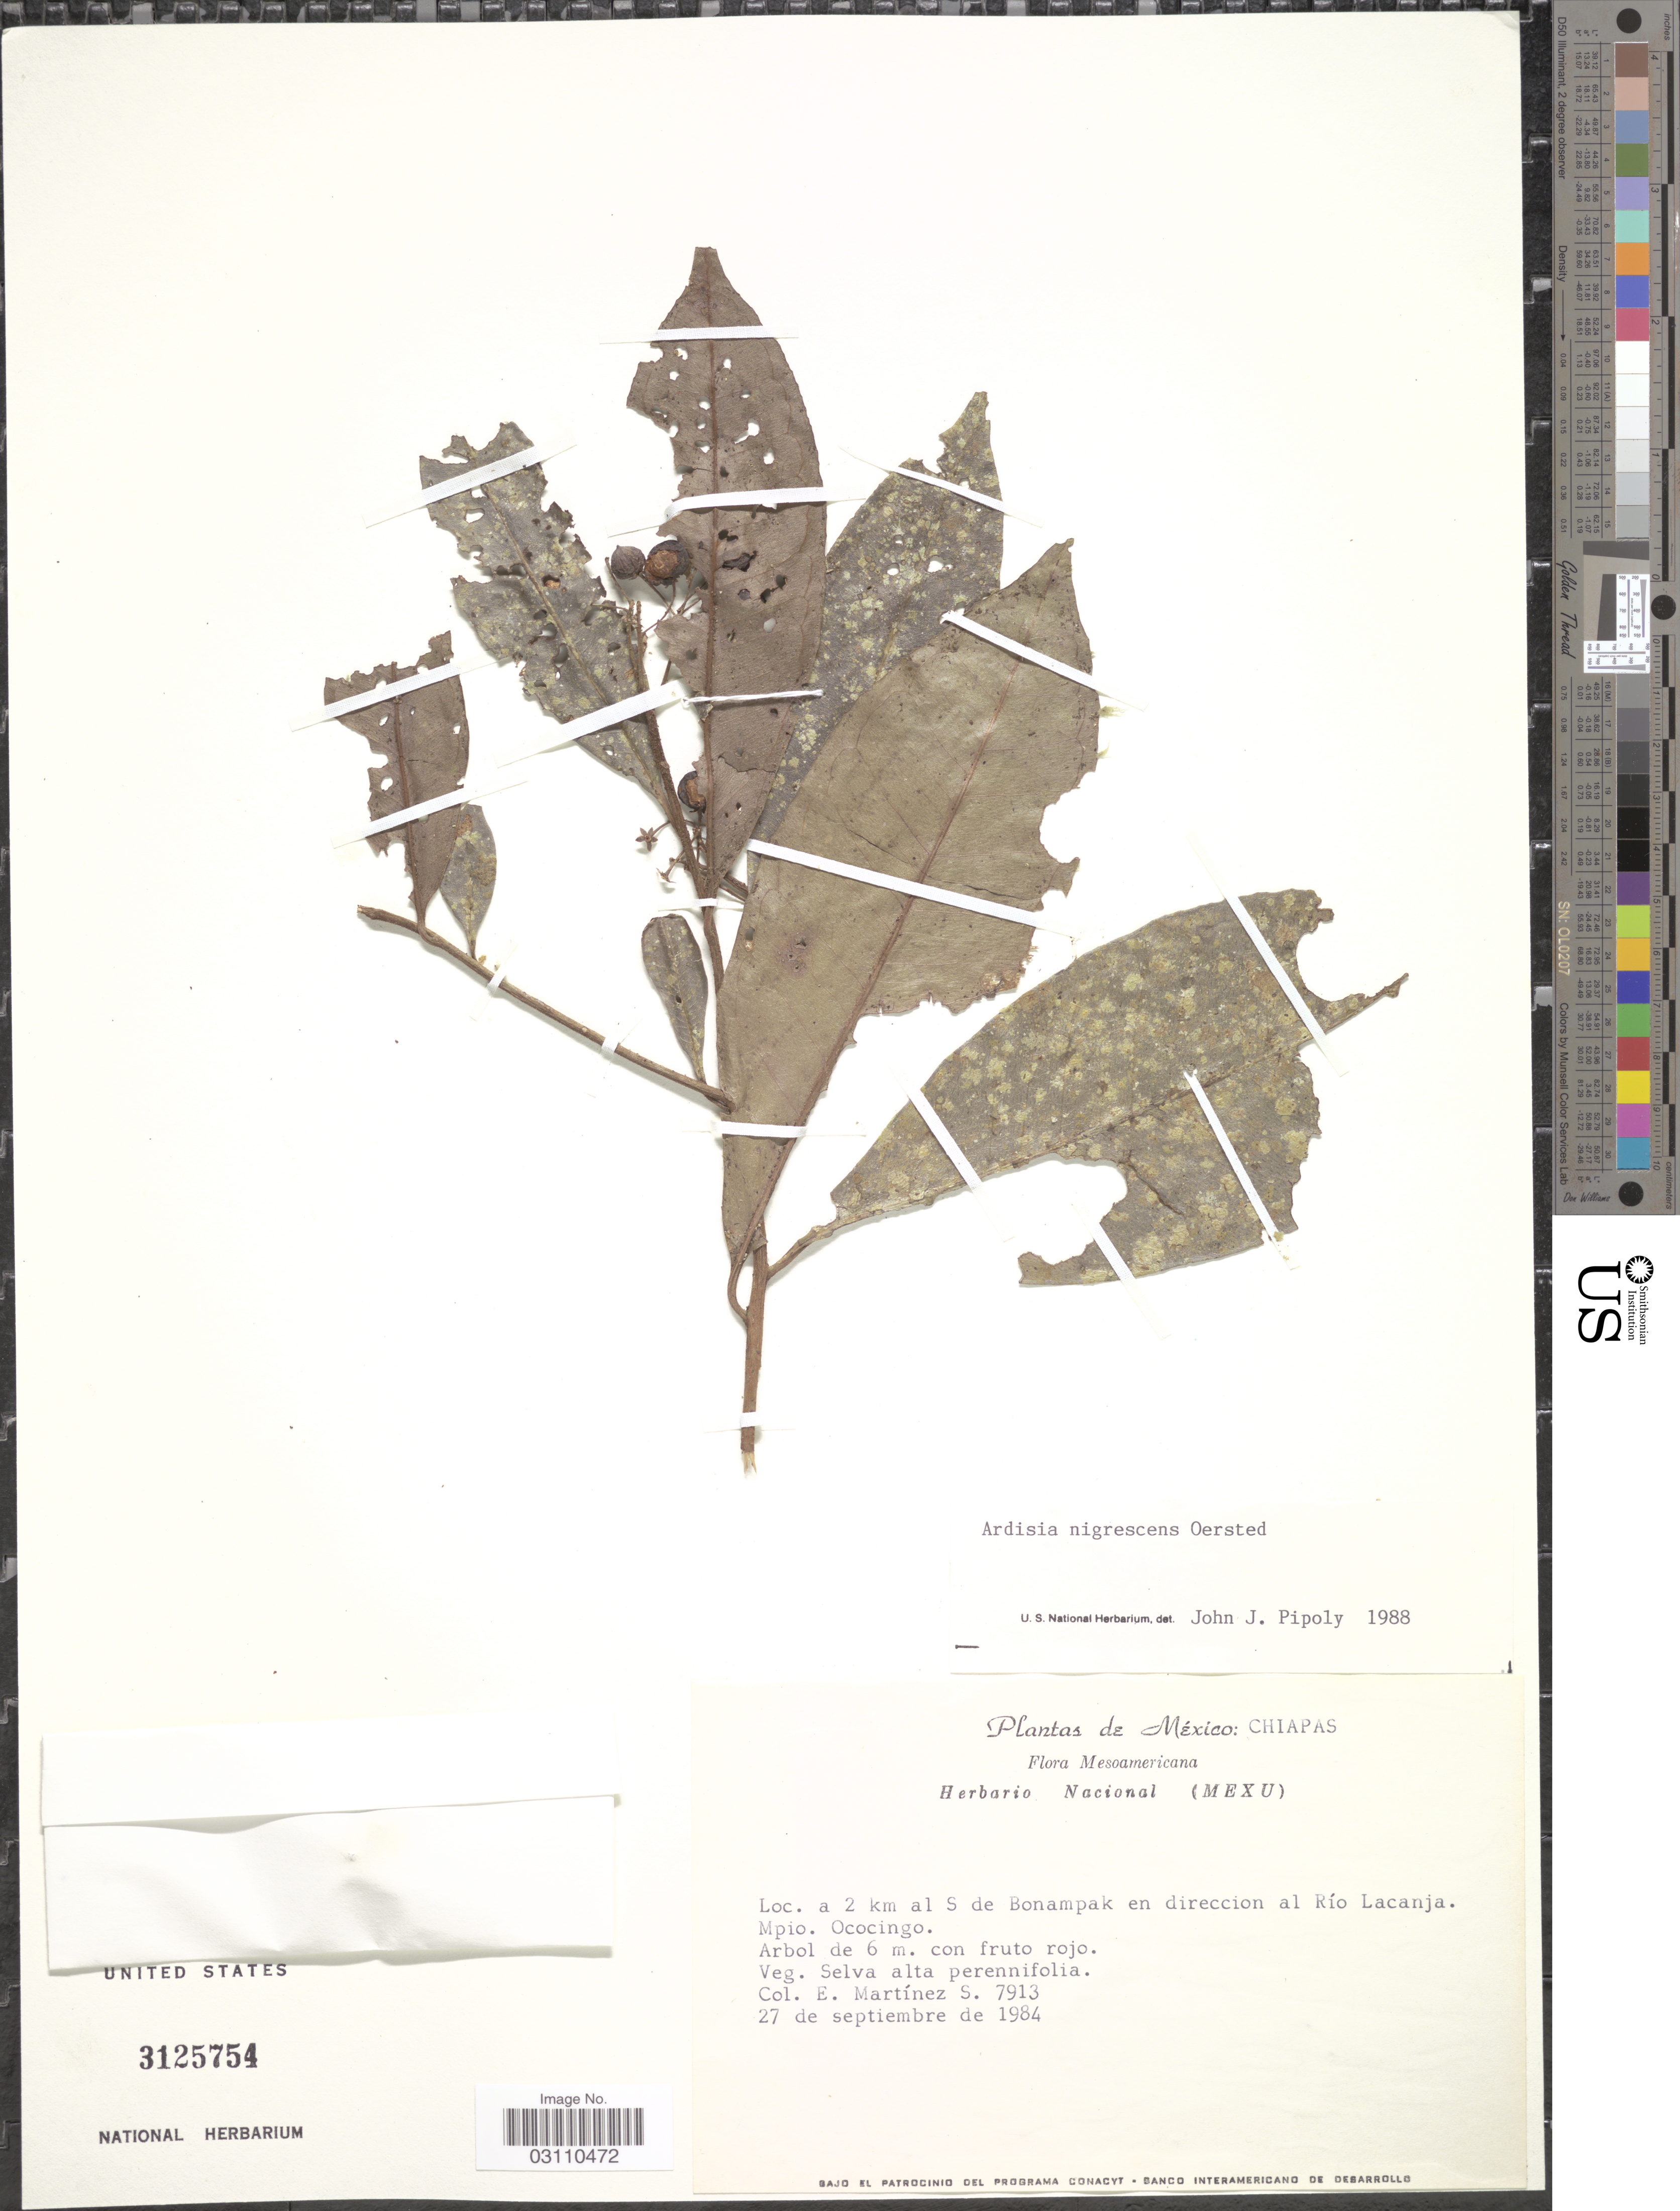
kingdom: Plantae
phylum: Tracheophyta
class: Magnoliopsida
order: Ericales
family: Primulaceae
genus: Ardisia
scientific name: Ardisia nigrescens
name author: Oerst.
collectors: E. M. Martínez S.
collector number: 7913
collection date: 1984-09-27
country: Mexico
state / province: Chiapas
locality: A 2 km al S de Bonampak en direccion al Río Lacanja. Mpio. Ococingo.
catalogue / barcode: US 3125754